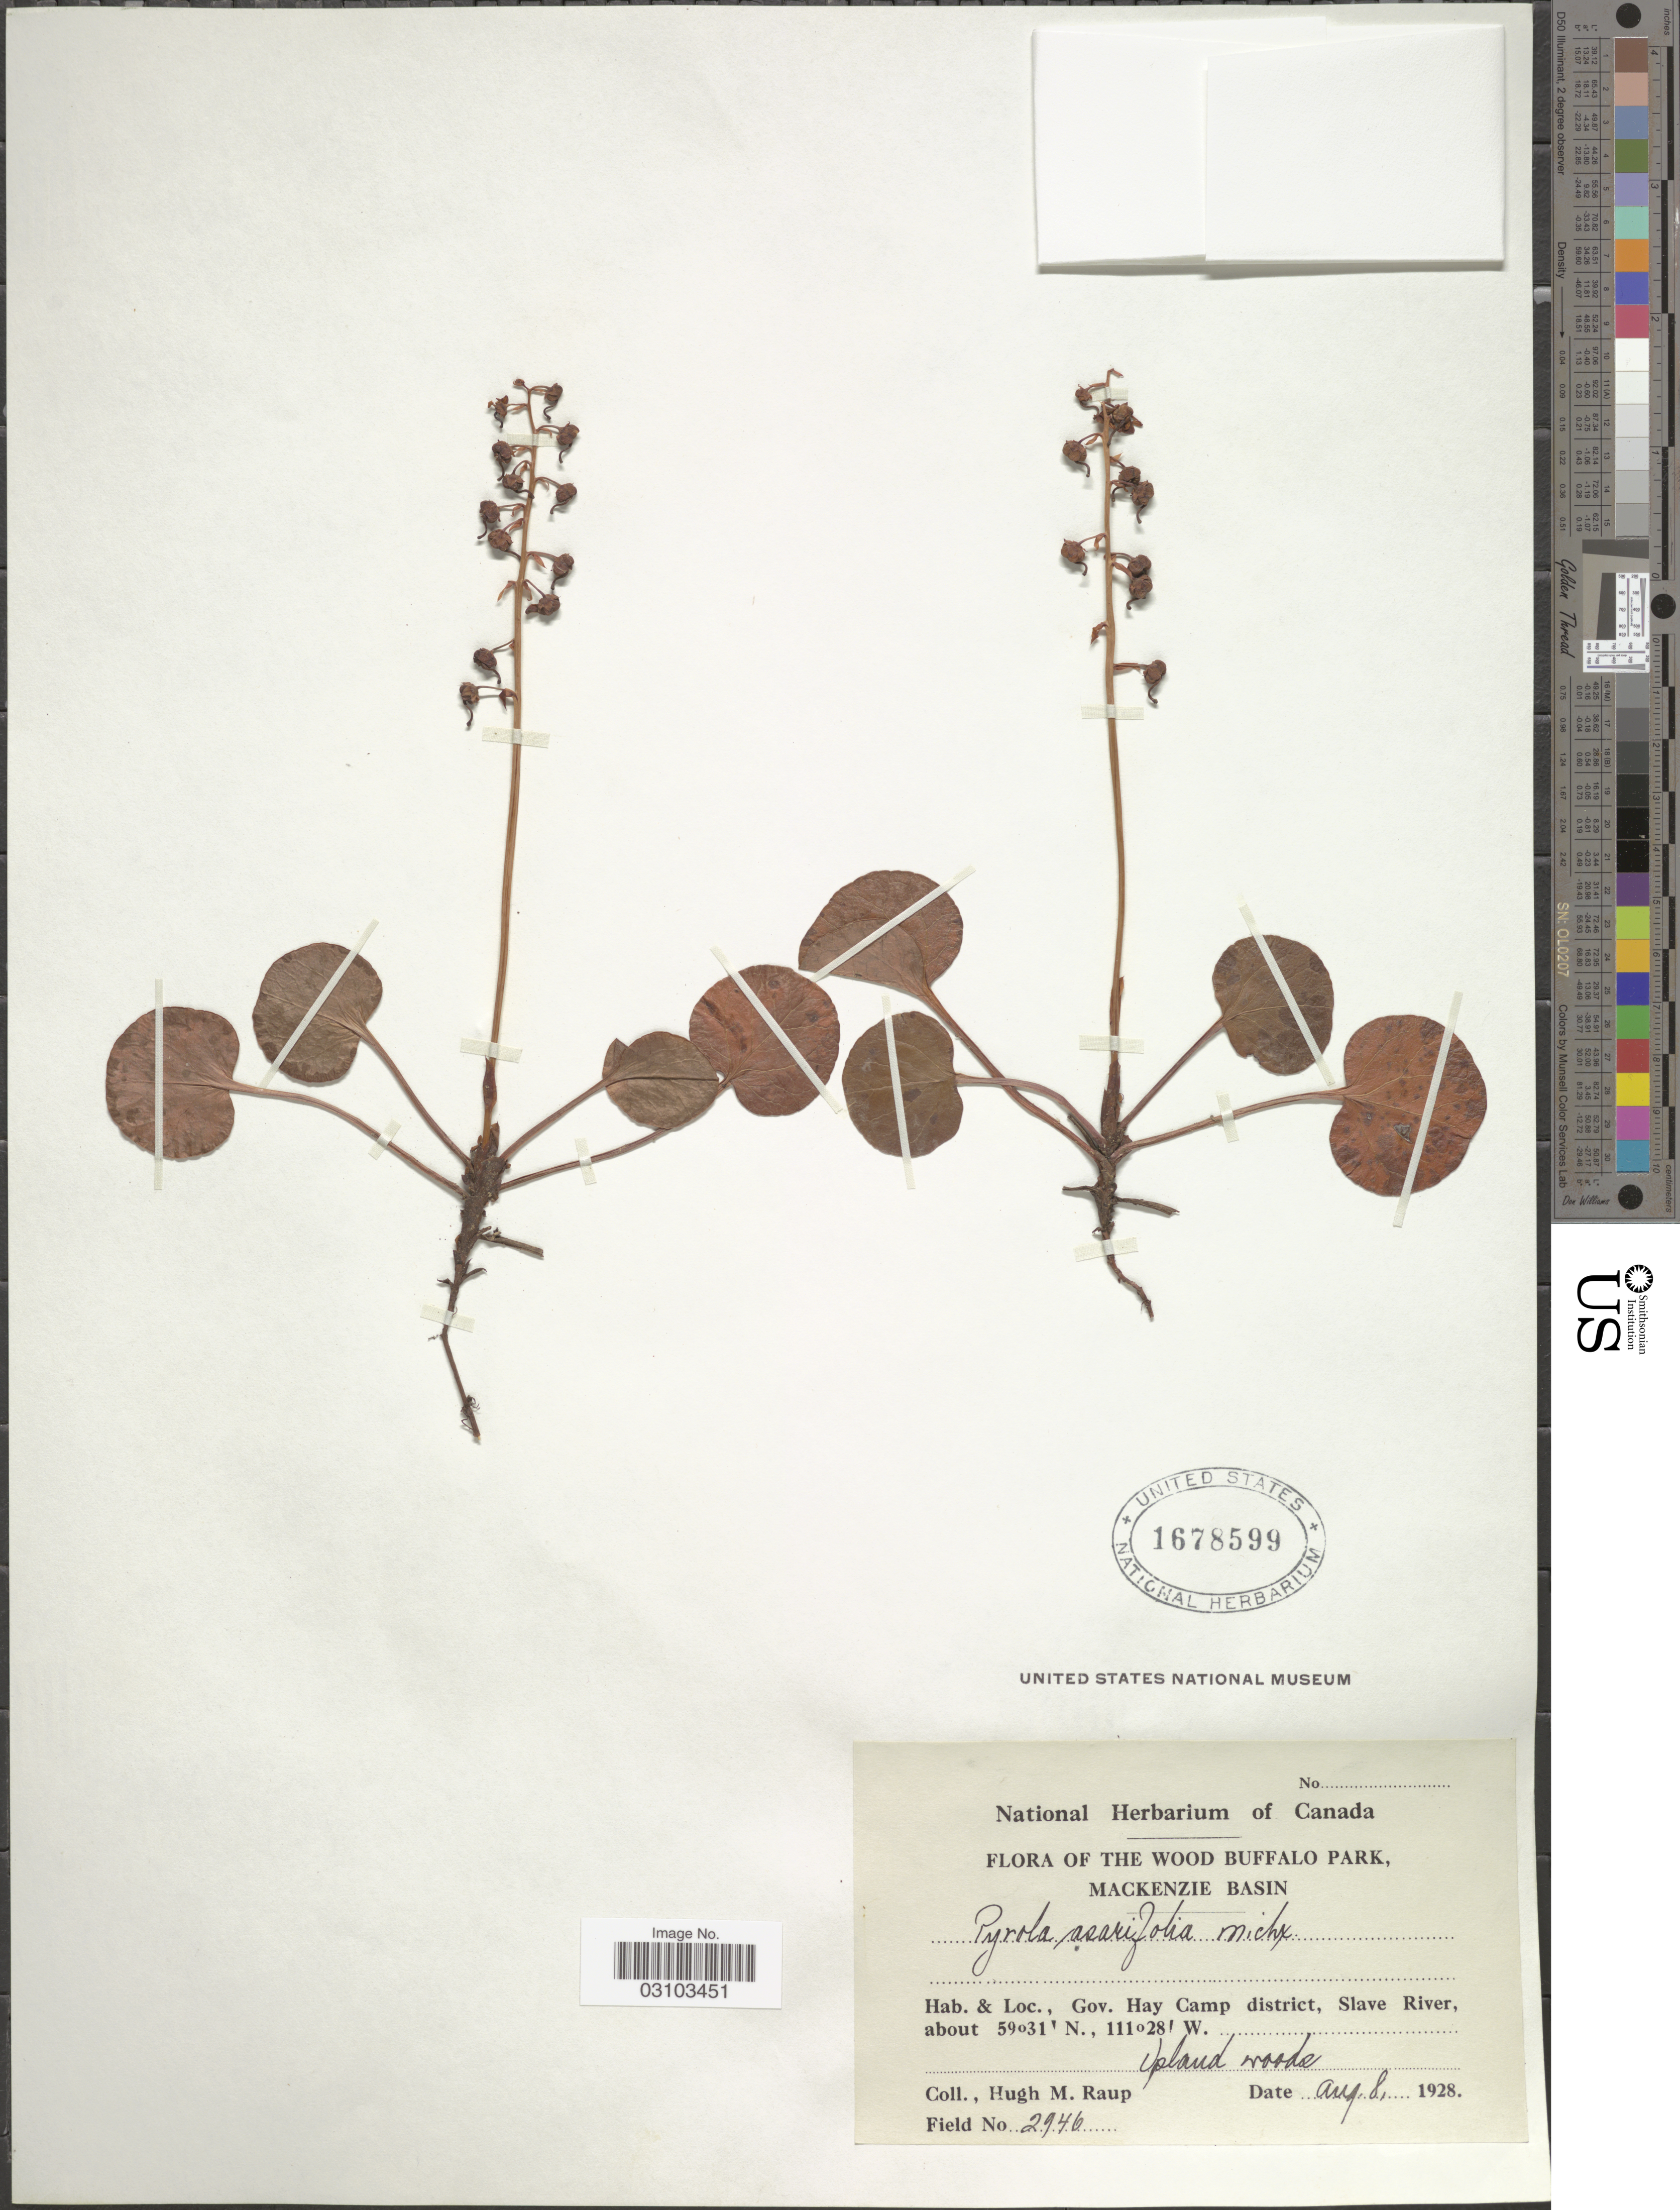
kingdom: Plantae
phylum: Tracheophyta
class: Magnoliopsida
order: Ericales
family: Ericaceae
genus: Pyrola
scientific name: Pyrola asarifolia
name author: Michx.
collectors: H. Raup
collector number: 2946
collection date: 1928-08-08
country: Canada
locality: The Wood Buffalo Park, Mackenzie Basin, Gov. Hay Camp district, Slave River.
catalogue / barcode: US 1678599